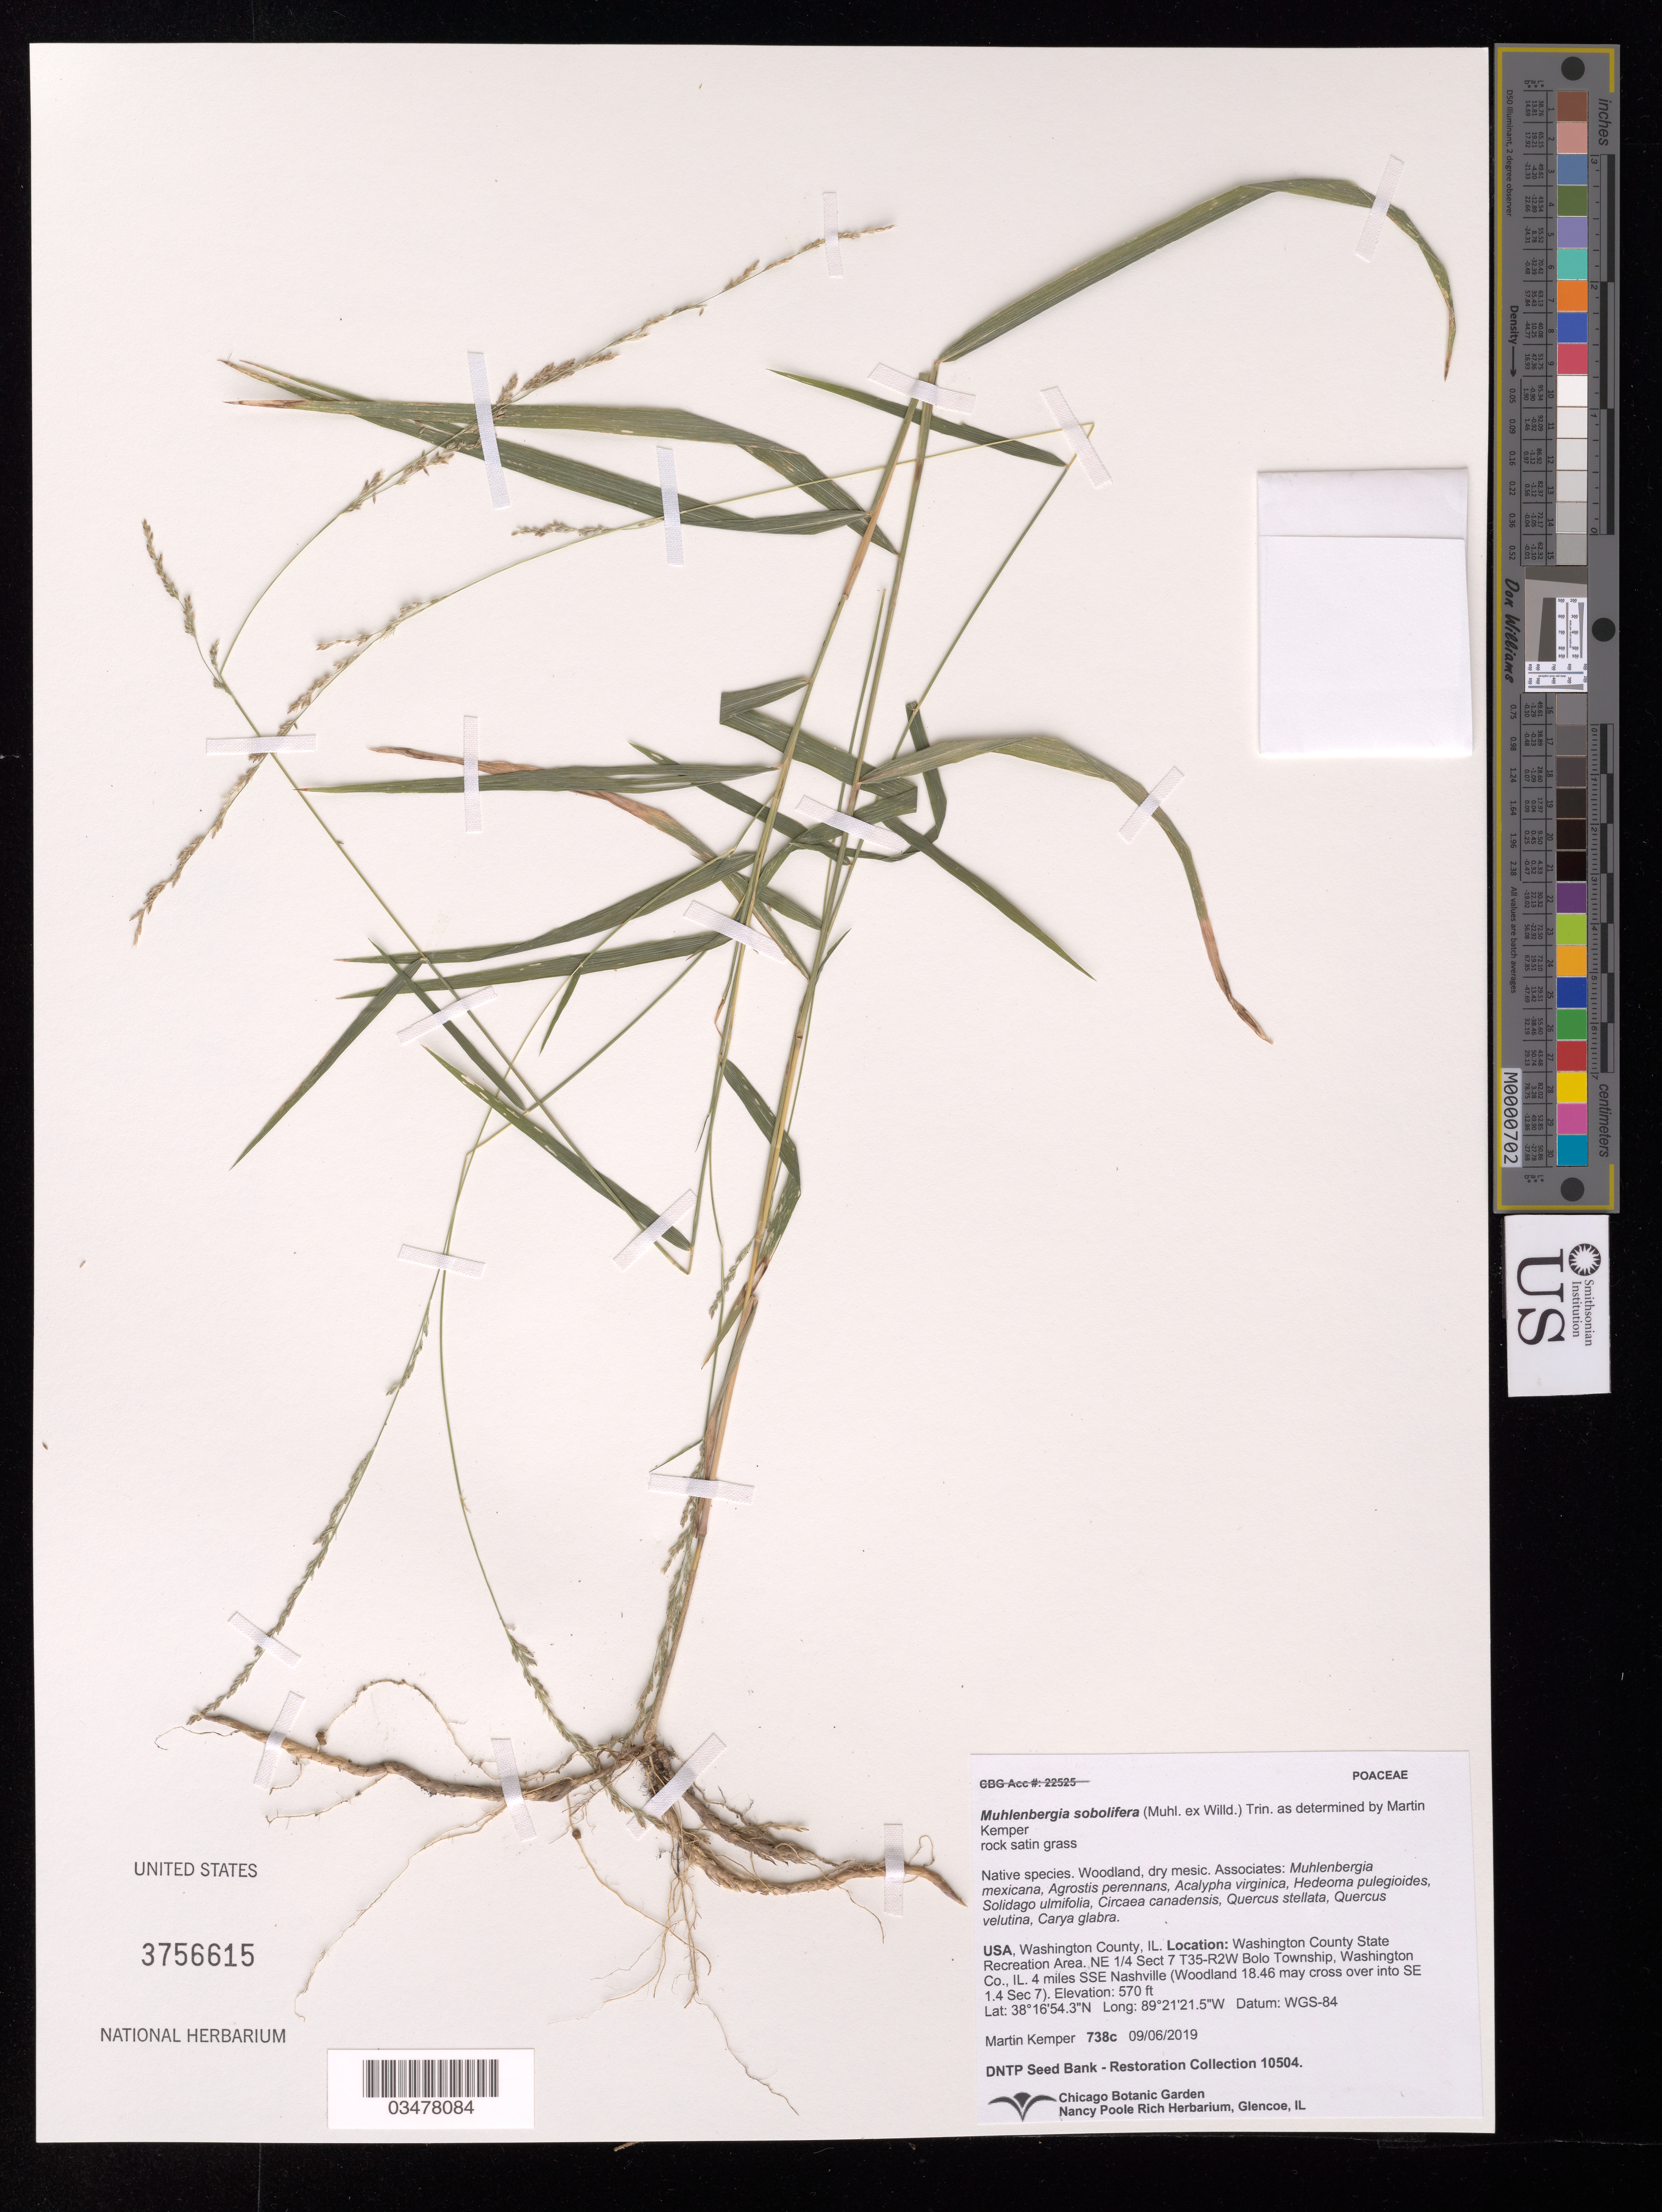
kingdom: Plantae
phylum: Tracheophyta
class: Liliopsida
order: Poales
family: Poaceae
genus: Muhlenbergia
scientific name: Muhlenbergia sobolifera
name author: (Muhl. ex Willd.) Trin.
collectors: M. Kemper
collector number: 738 c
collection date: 2019-06-06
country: United States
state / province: Illinois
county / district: Washington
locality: Washington County State Recreation Area. Bolo Township, 4 mi. SSE Nashville.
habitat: Woodland, dry mesic. With Agrostis perennans, Acalypha virginica, Carya glabra, etc.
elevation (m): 174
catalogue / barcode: US 3756615